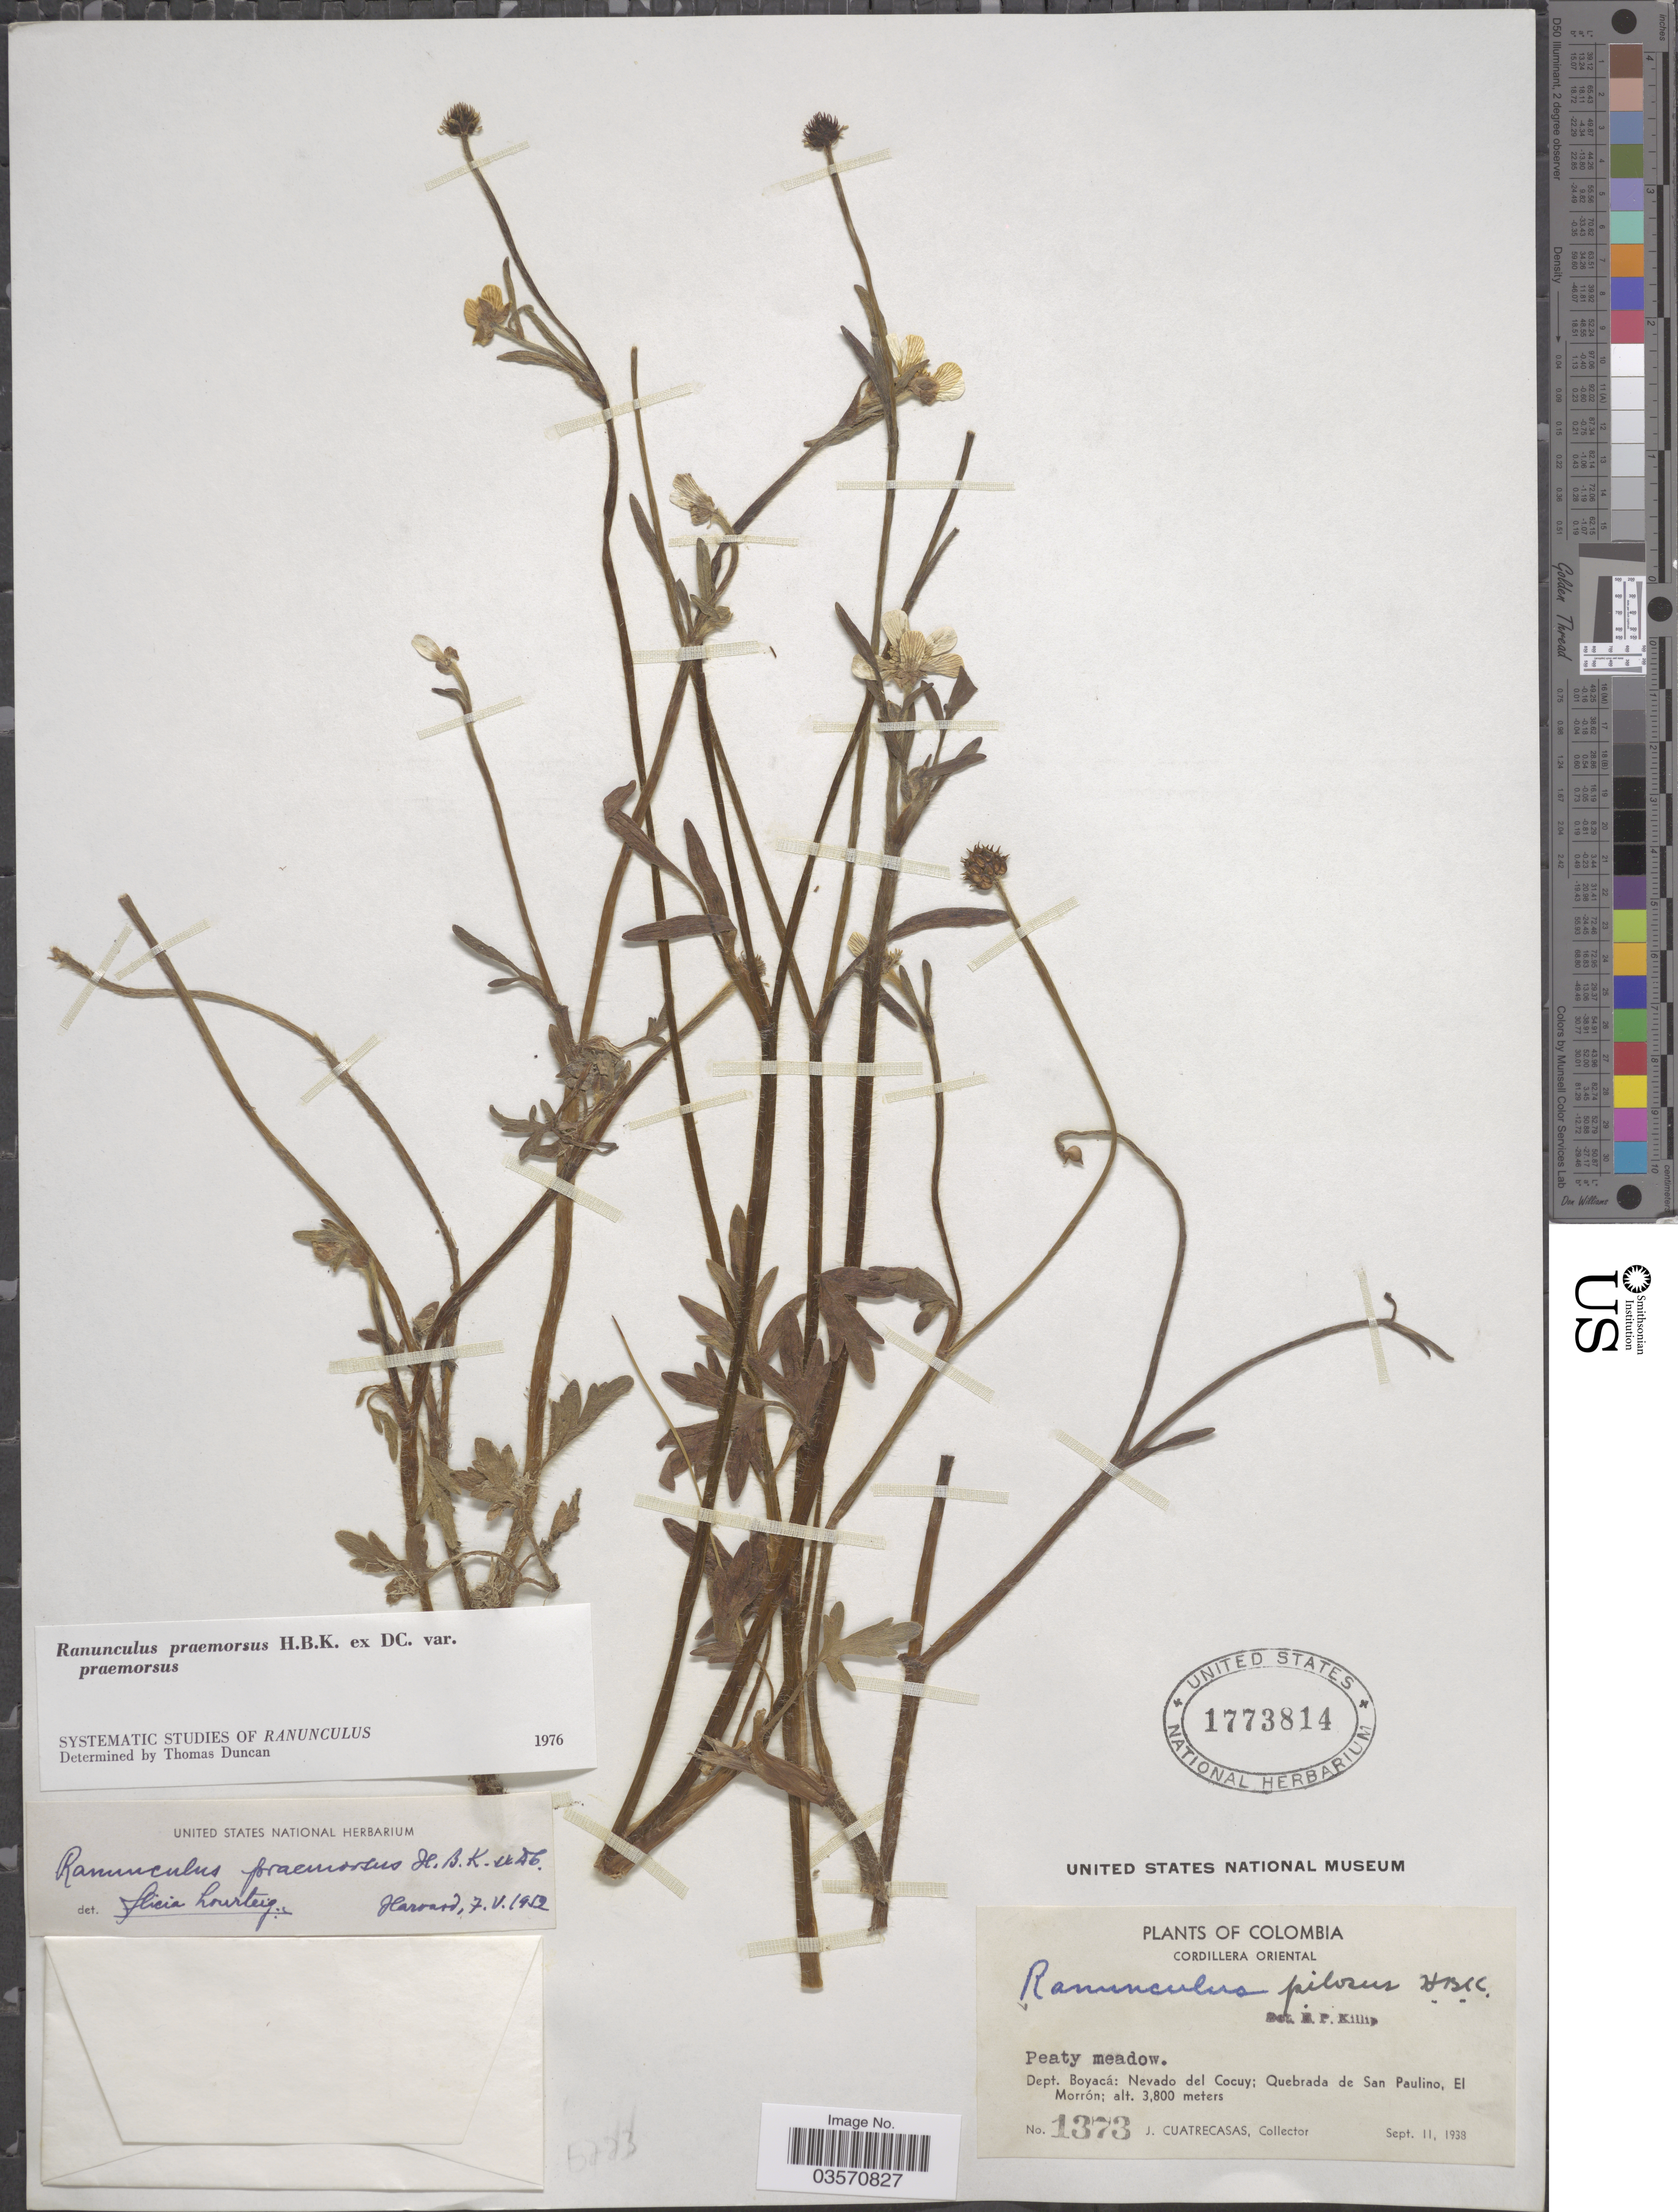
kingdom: Plantae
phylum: Tracheophyta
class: Magnoliopsida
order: Ranunculales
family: Ranunculaceae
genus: Ranunculus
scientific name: Ranunculus praemorsus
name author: Kunth ex DC.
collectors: J. Cuatrecasas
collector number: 1373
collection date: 1938-09-11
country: Colombia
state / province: Boyacá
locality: Cordillera Oriental. Dept. Boyacá: Nevado del Cocuy; Quebrada de San Paulino, El Morrón.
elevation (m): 3800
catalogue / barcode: US 1773814